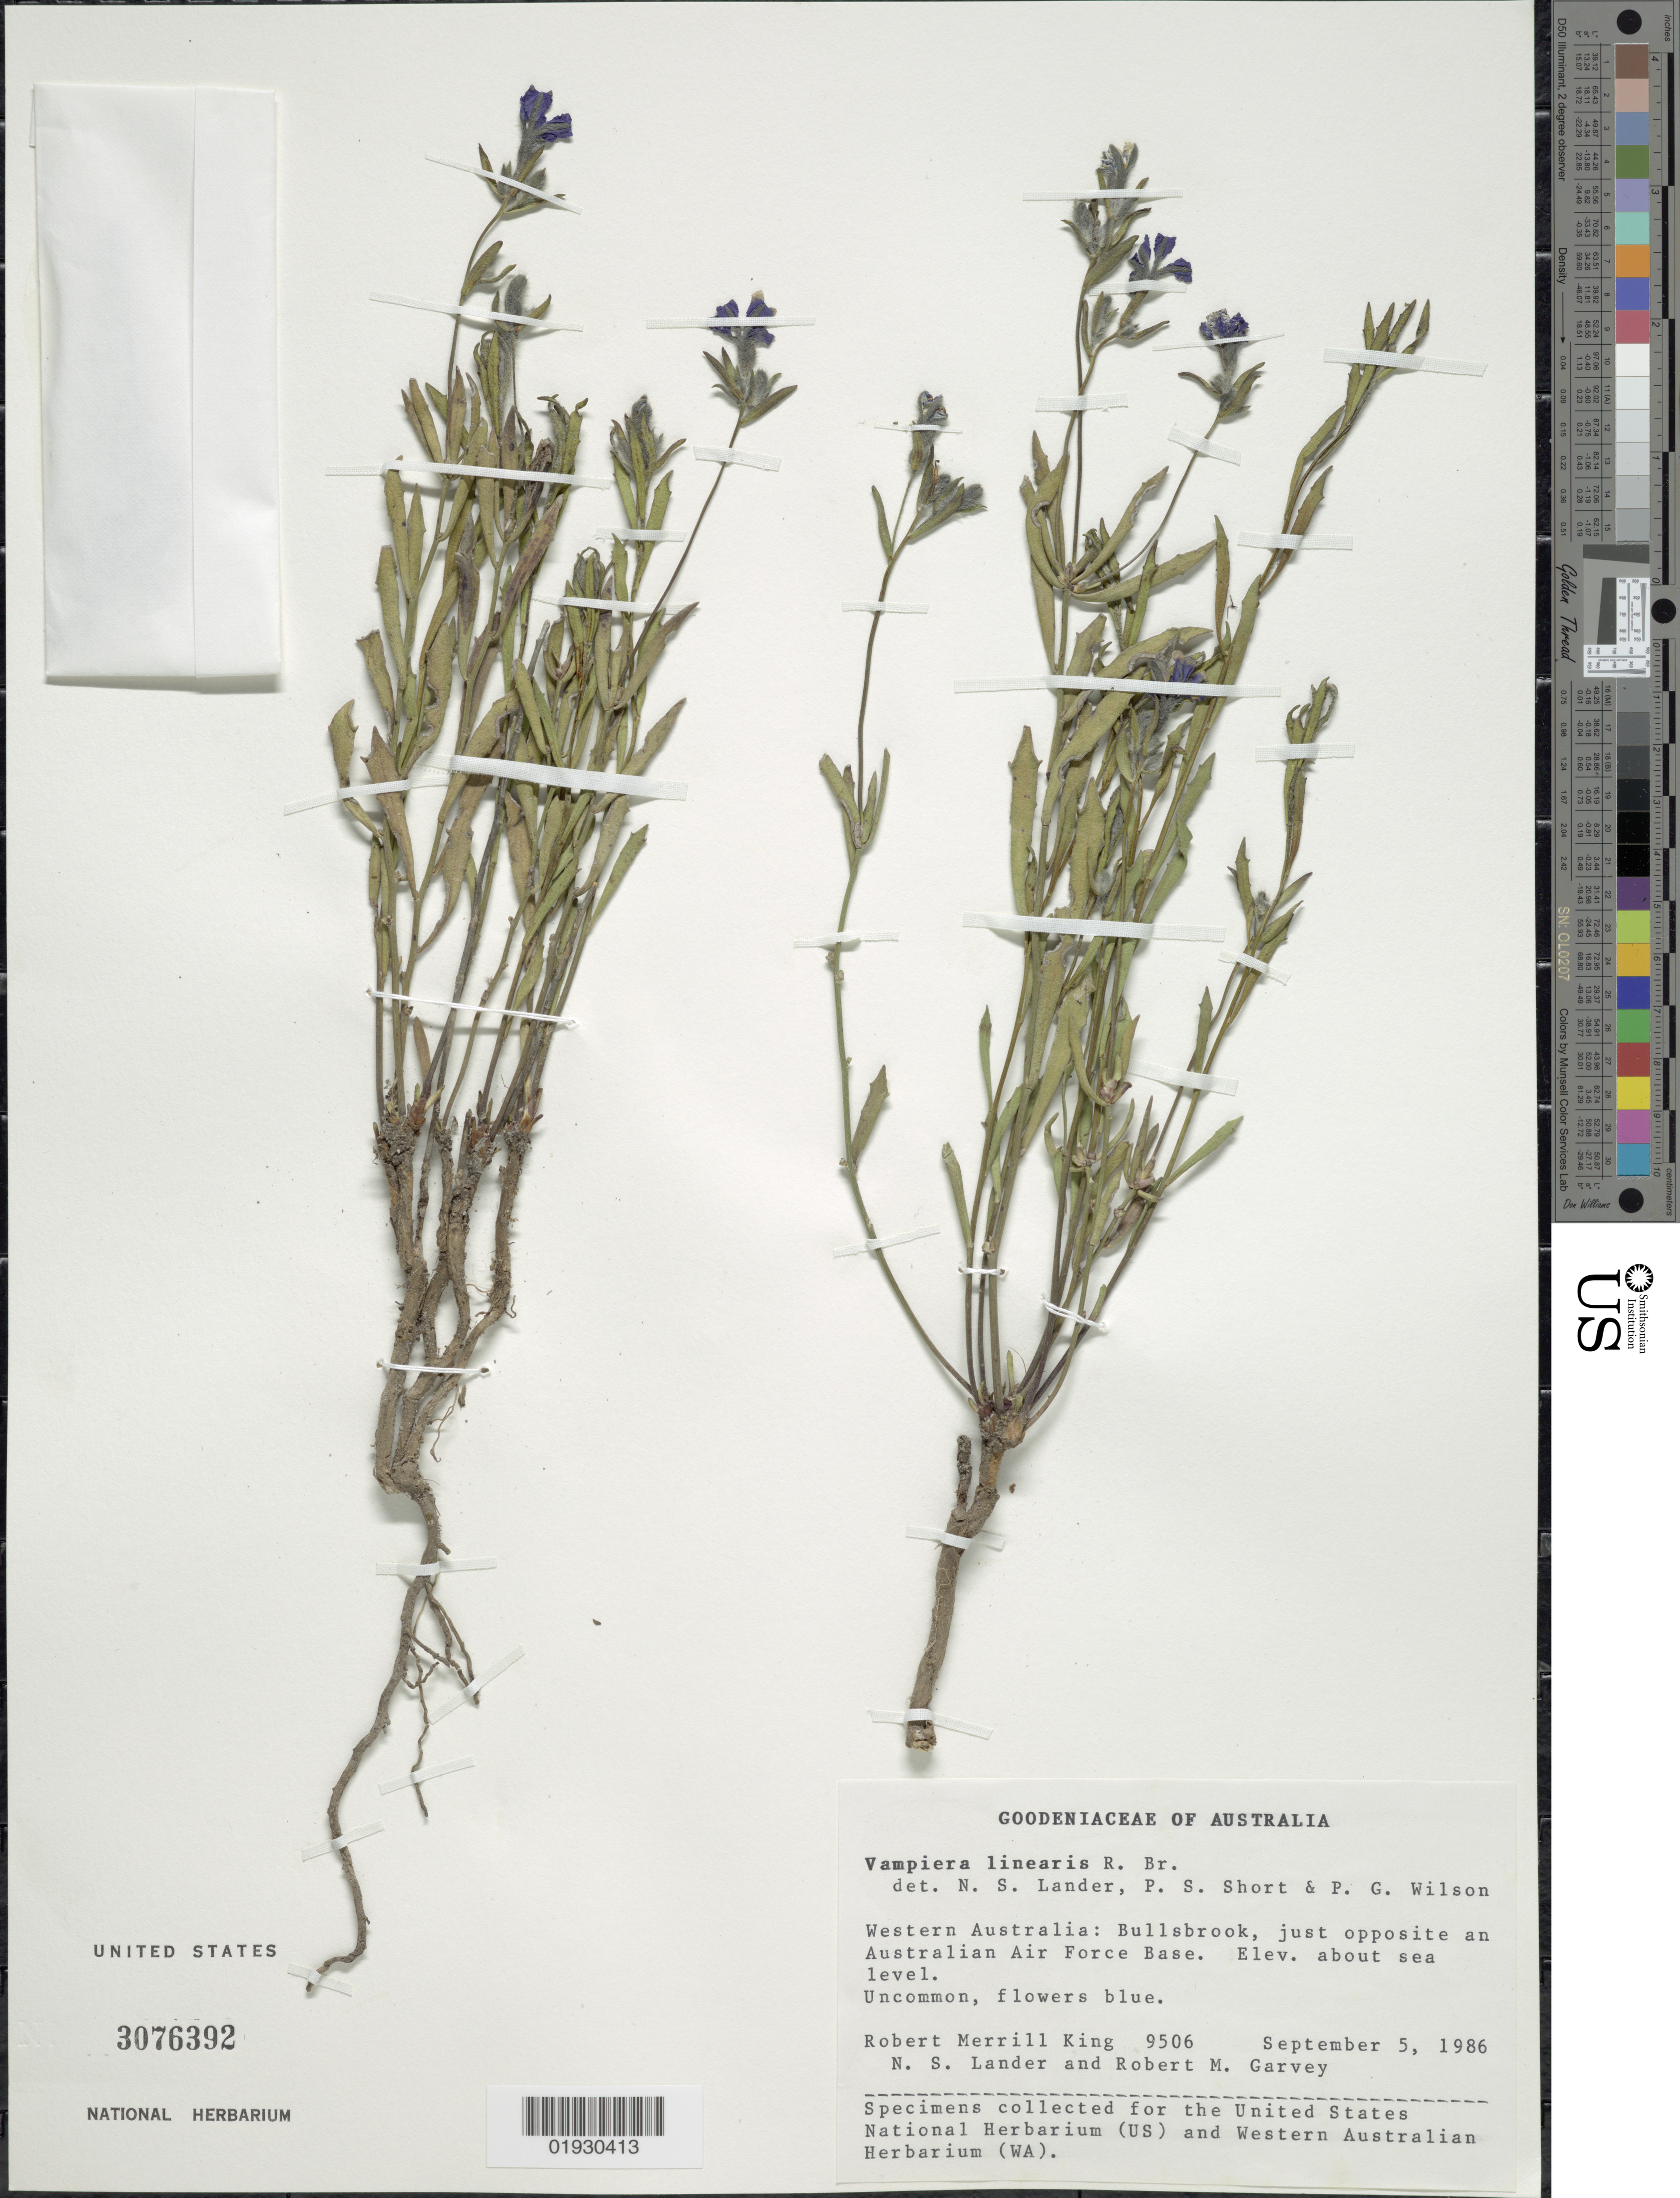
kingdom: Plantae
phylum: Tracheophyta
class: Magnoliopsida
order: Asterales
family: Goodeniaceae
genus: Dampiera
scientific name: Dampiera linearis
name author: R. Br.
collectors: R. M. King, N. Lander & R. Garvey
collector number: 9506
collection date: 1986-09-05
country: Australia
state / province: Western Australia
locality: Bullsbrook, just opposite an Australian Air Force Base.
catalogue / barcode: US 3076392